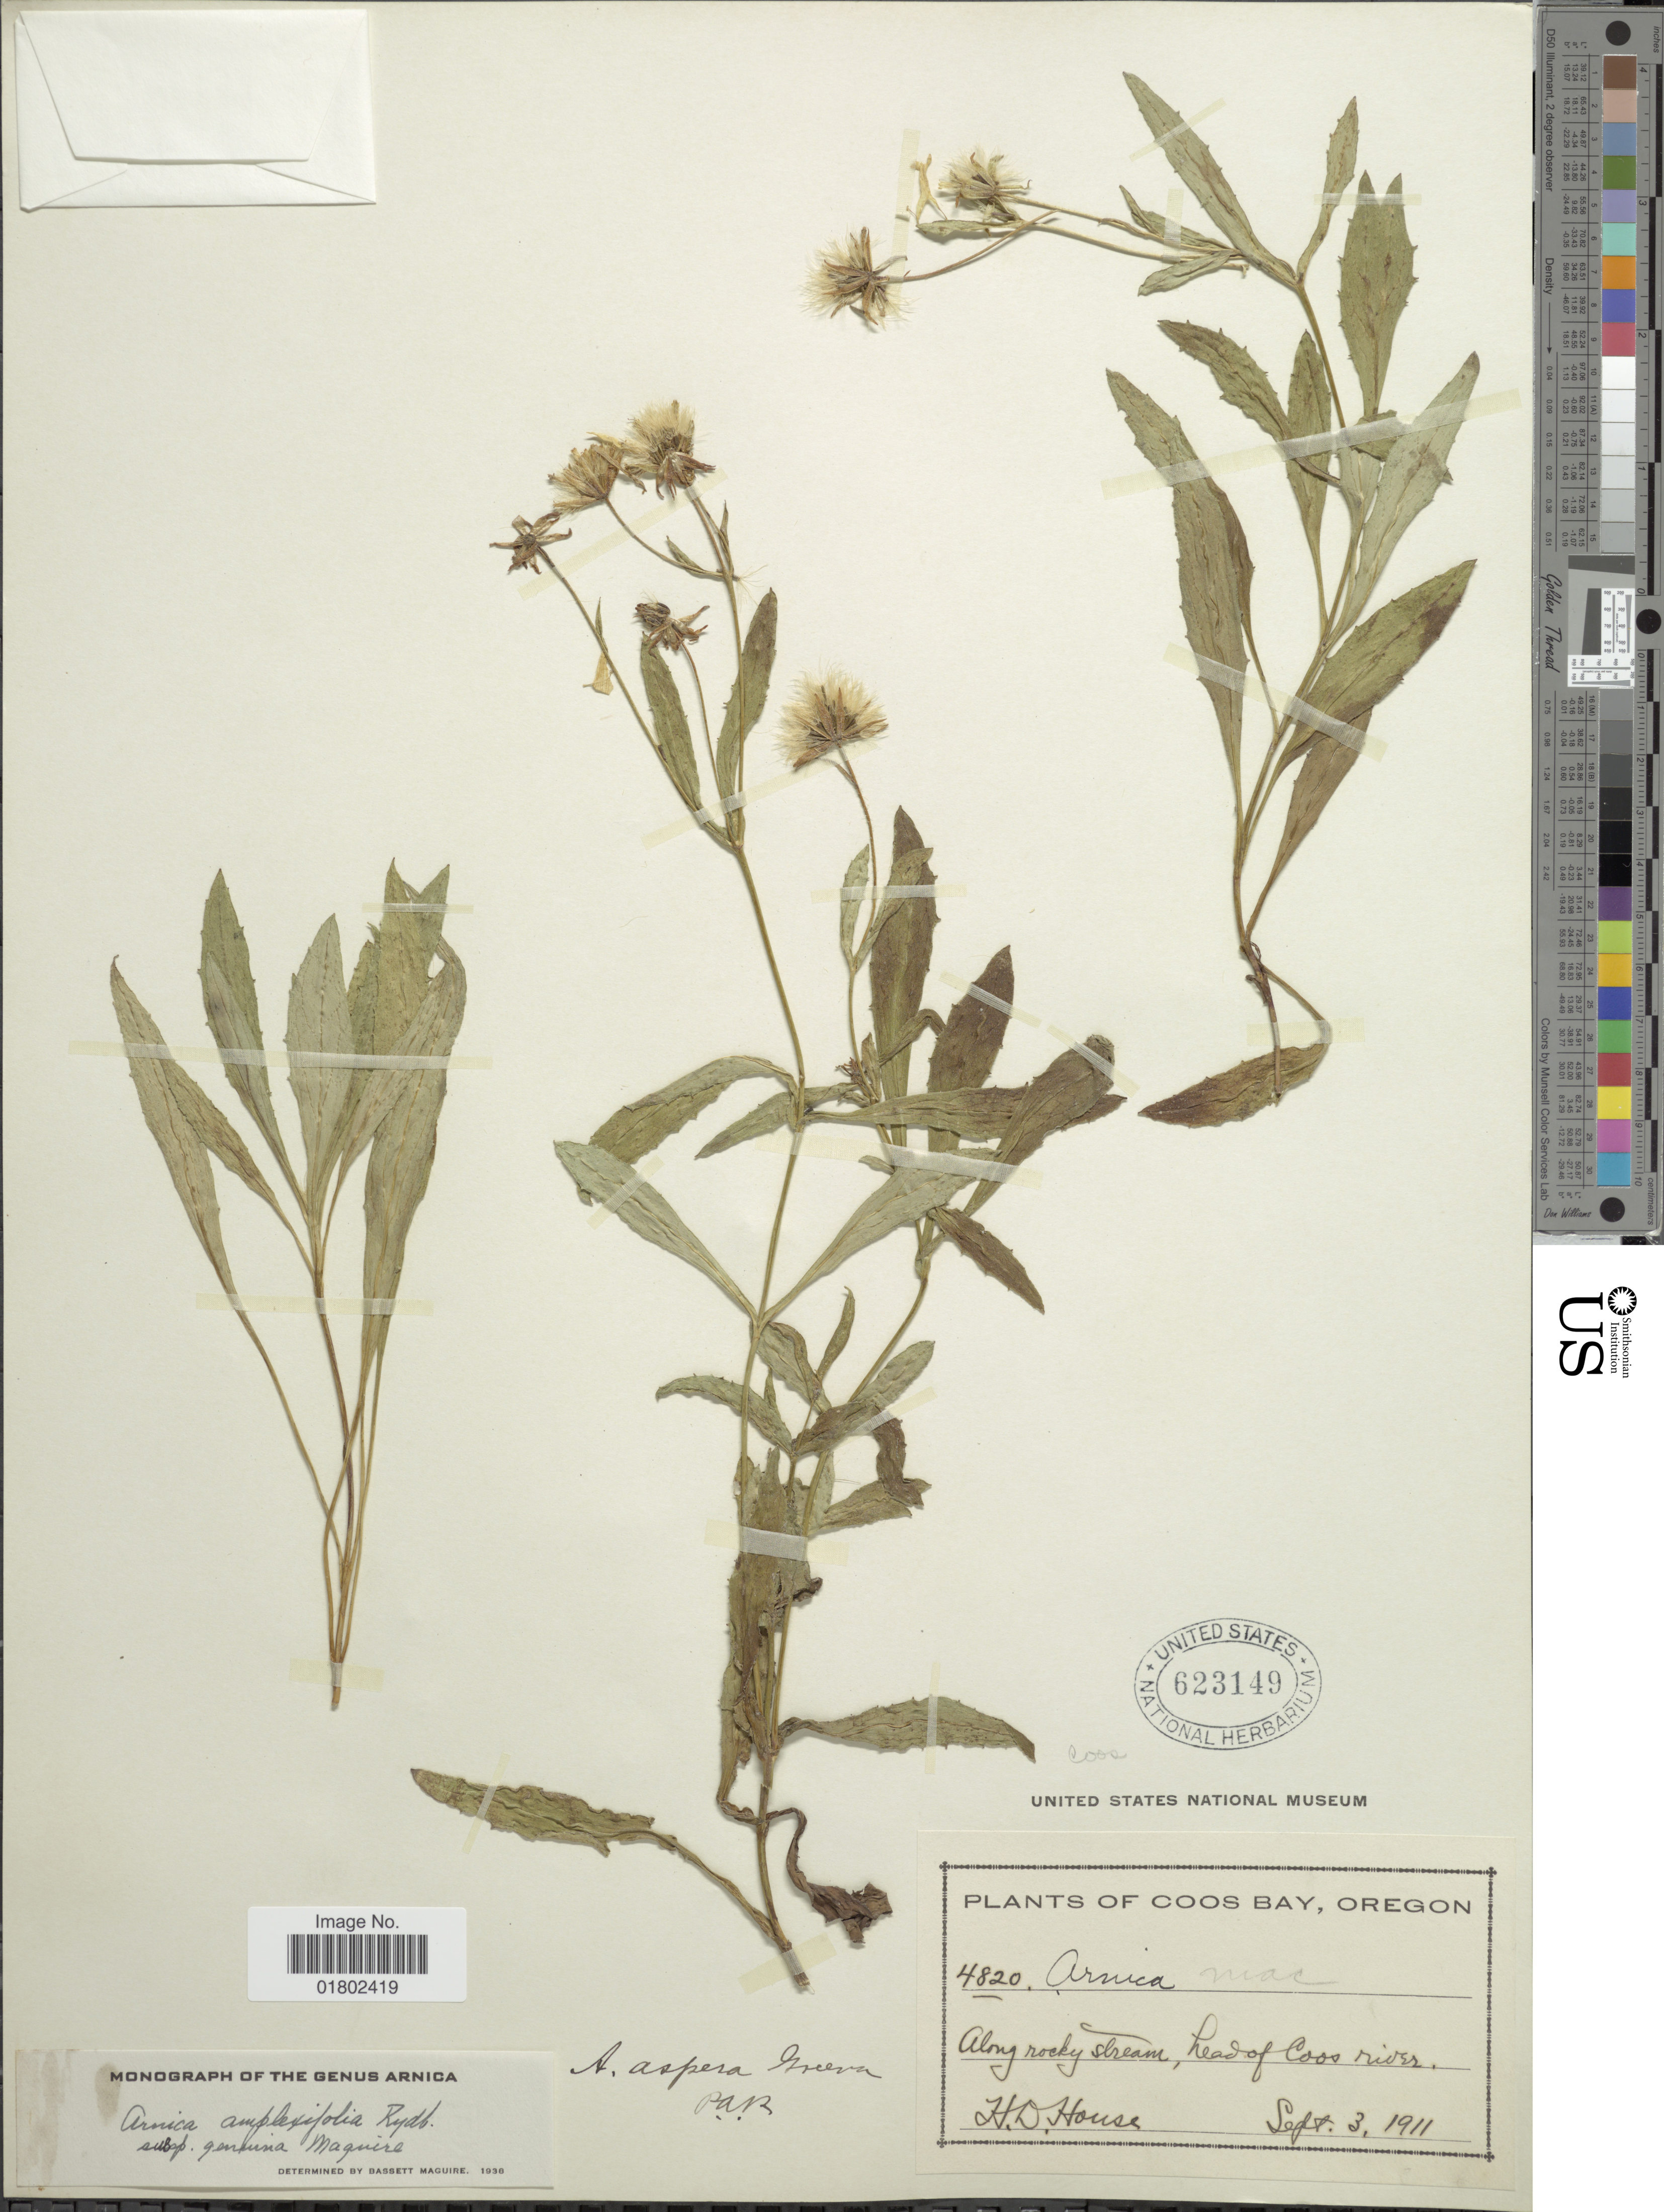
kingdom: Plantae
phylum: Tracheophyta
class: Magnoliopsida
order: Asterales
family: Asteraceae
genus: Arnica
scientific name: Arnica amplexifolia subsp. genuina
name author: Maguire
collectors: H. D. House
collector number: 4820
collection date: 1911-09-03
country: United States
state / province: Oregon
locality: Coos Bay, along rocky stream, head of Coos river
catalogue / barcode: US 623149